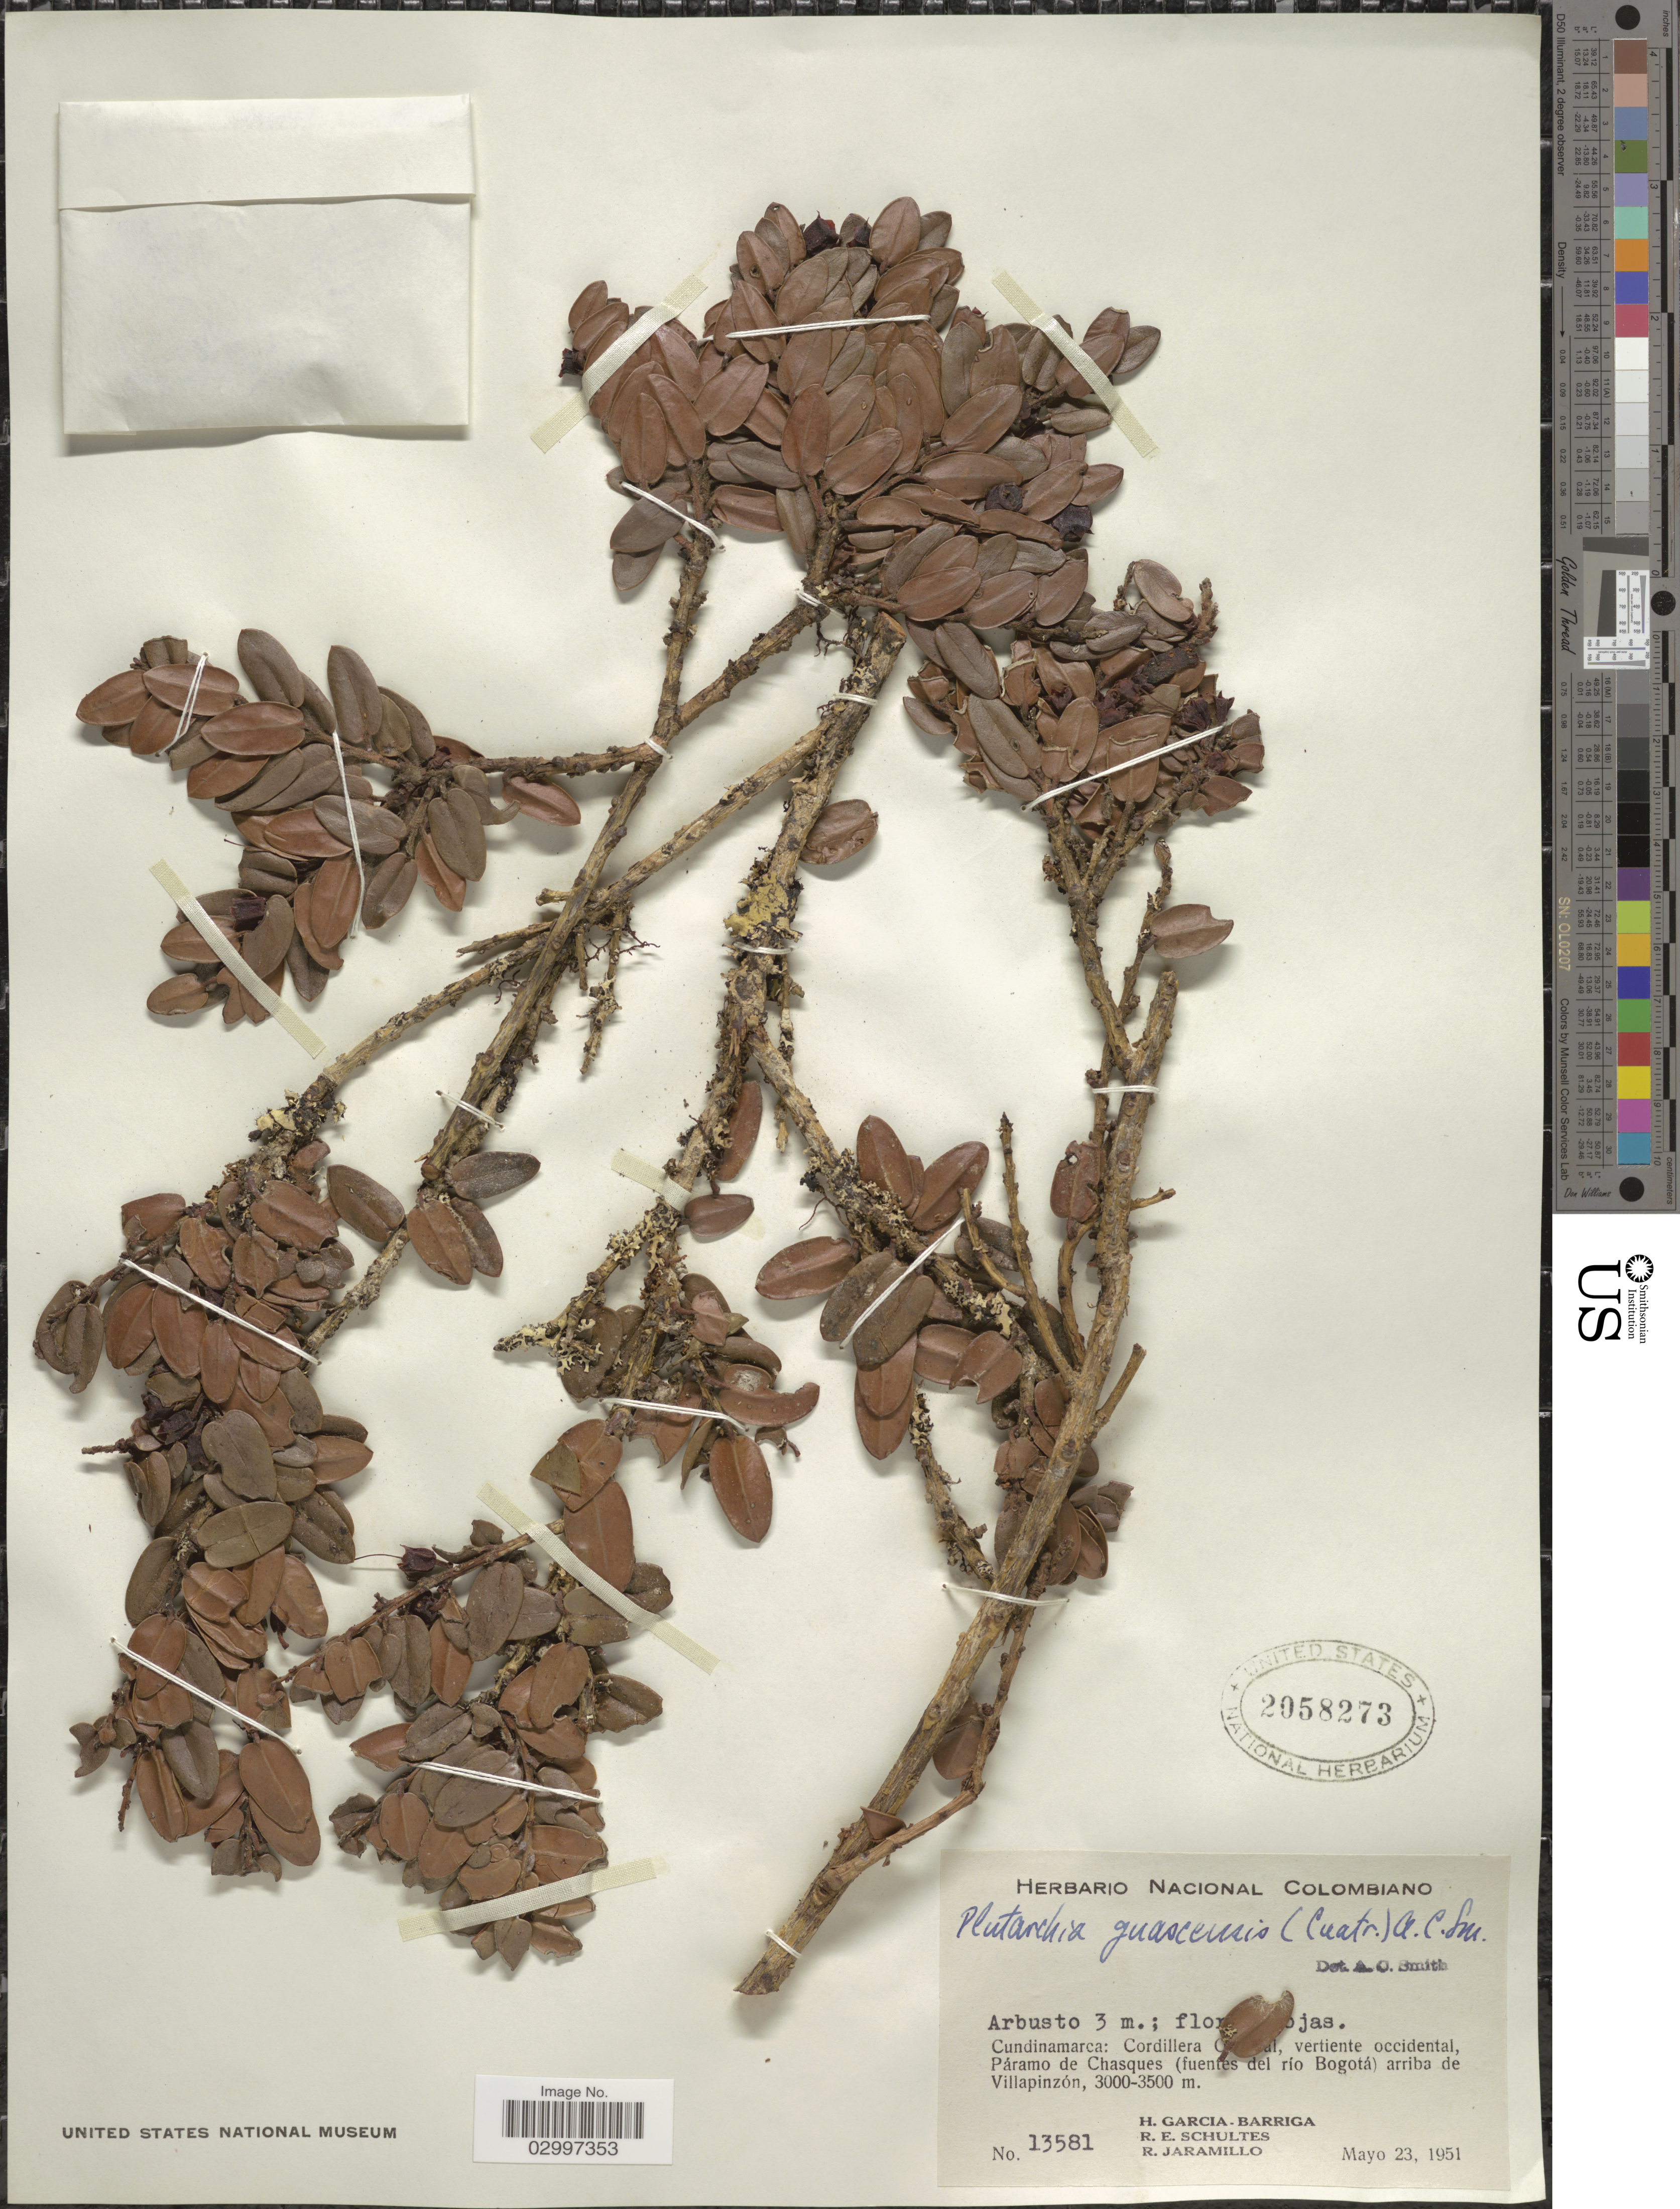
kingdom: Plantae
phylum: Tracheophyta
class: Magnoliopsida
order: Ericales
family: Ericaceae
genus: Plutarchia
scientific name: Plutarchia guascensis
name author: (Cuatrec.) A.C. Sm.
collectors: H. García Barriga, R. E. Schultes & R. Jaramillo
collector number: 13581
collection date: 1951-03-23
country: Colombia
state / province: Cundinamarca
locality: Cordillera [covered], vertiente occidental, Páramo de Chasques (fuentes del río Bogotá) arriba de Villapinzón.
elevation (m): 3000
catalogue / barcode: US 2058273